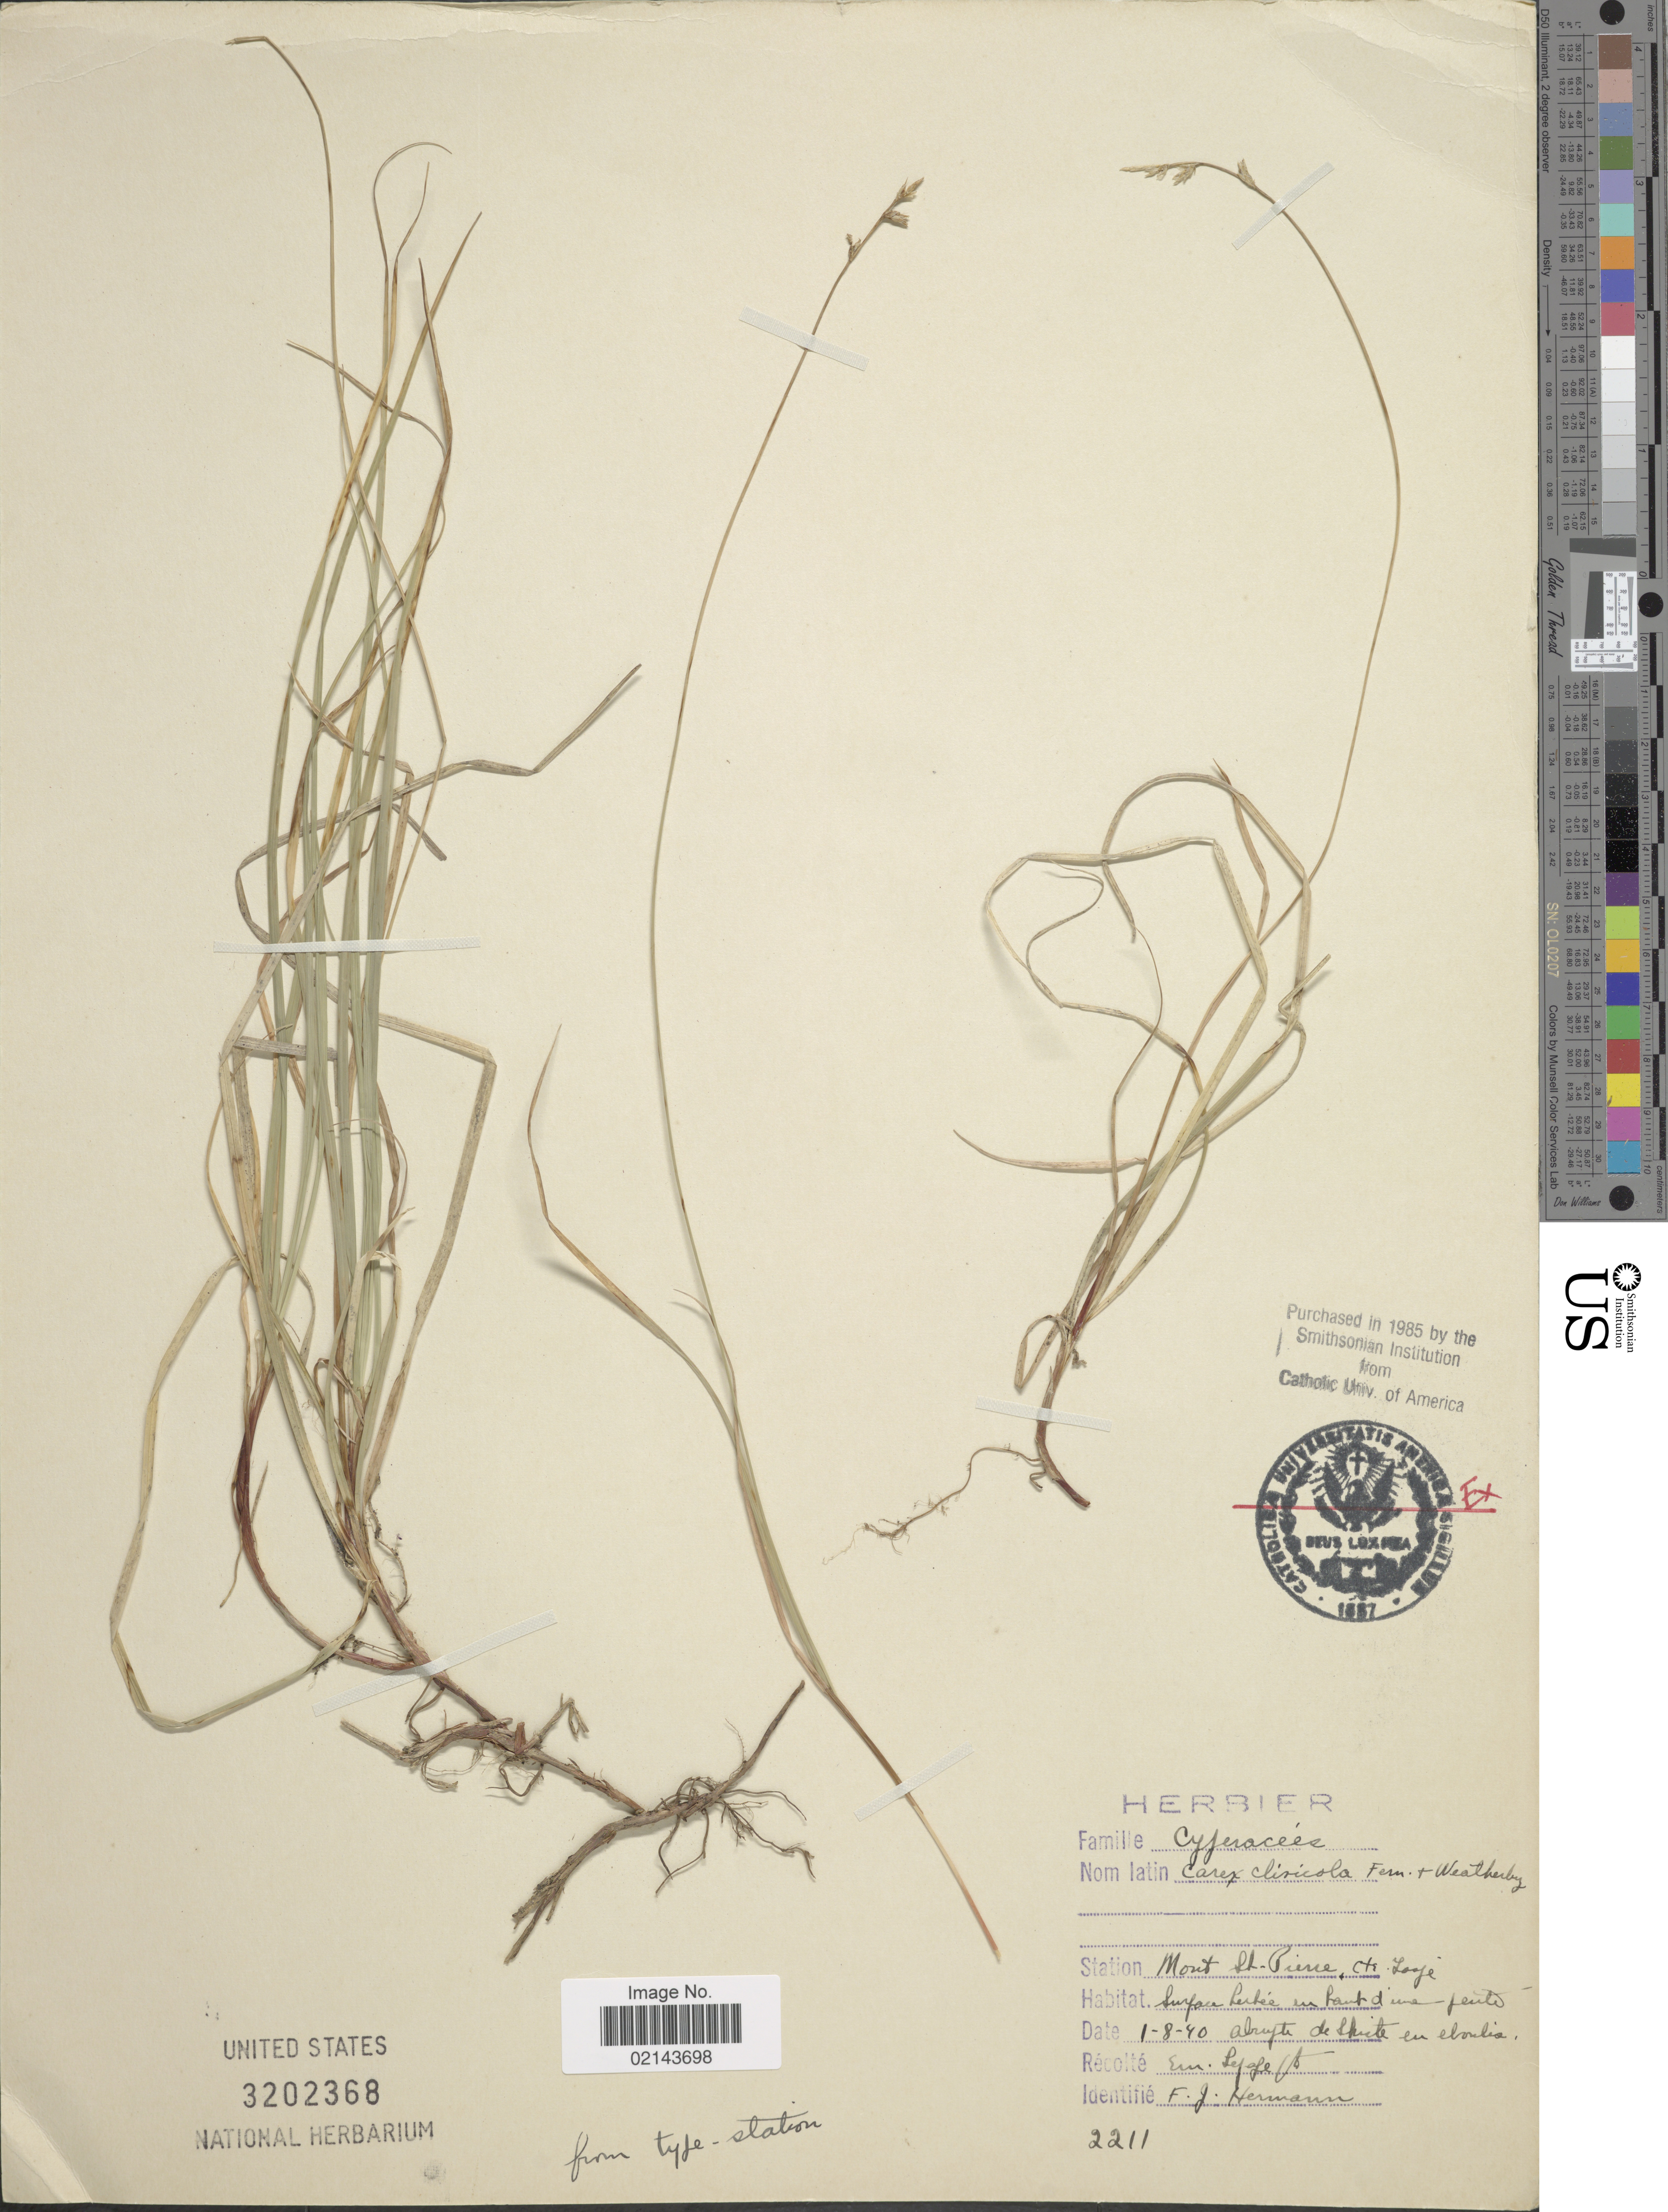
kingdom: Plantae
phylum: Tracheophyta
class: Liliopsida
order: Poales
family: Cyperaceae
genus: Carex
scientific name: Carex sp.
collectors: E. Lepage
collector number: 2211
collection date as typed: Transcribed d/m/y: 1/8/40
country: Canada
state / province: Quebec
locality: Mont St Pierre, Gaspé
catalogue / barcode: US 3202368